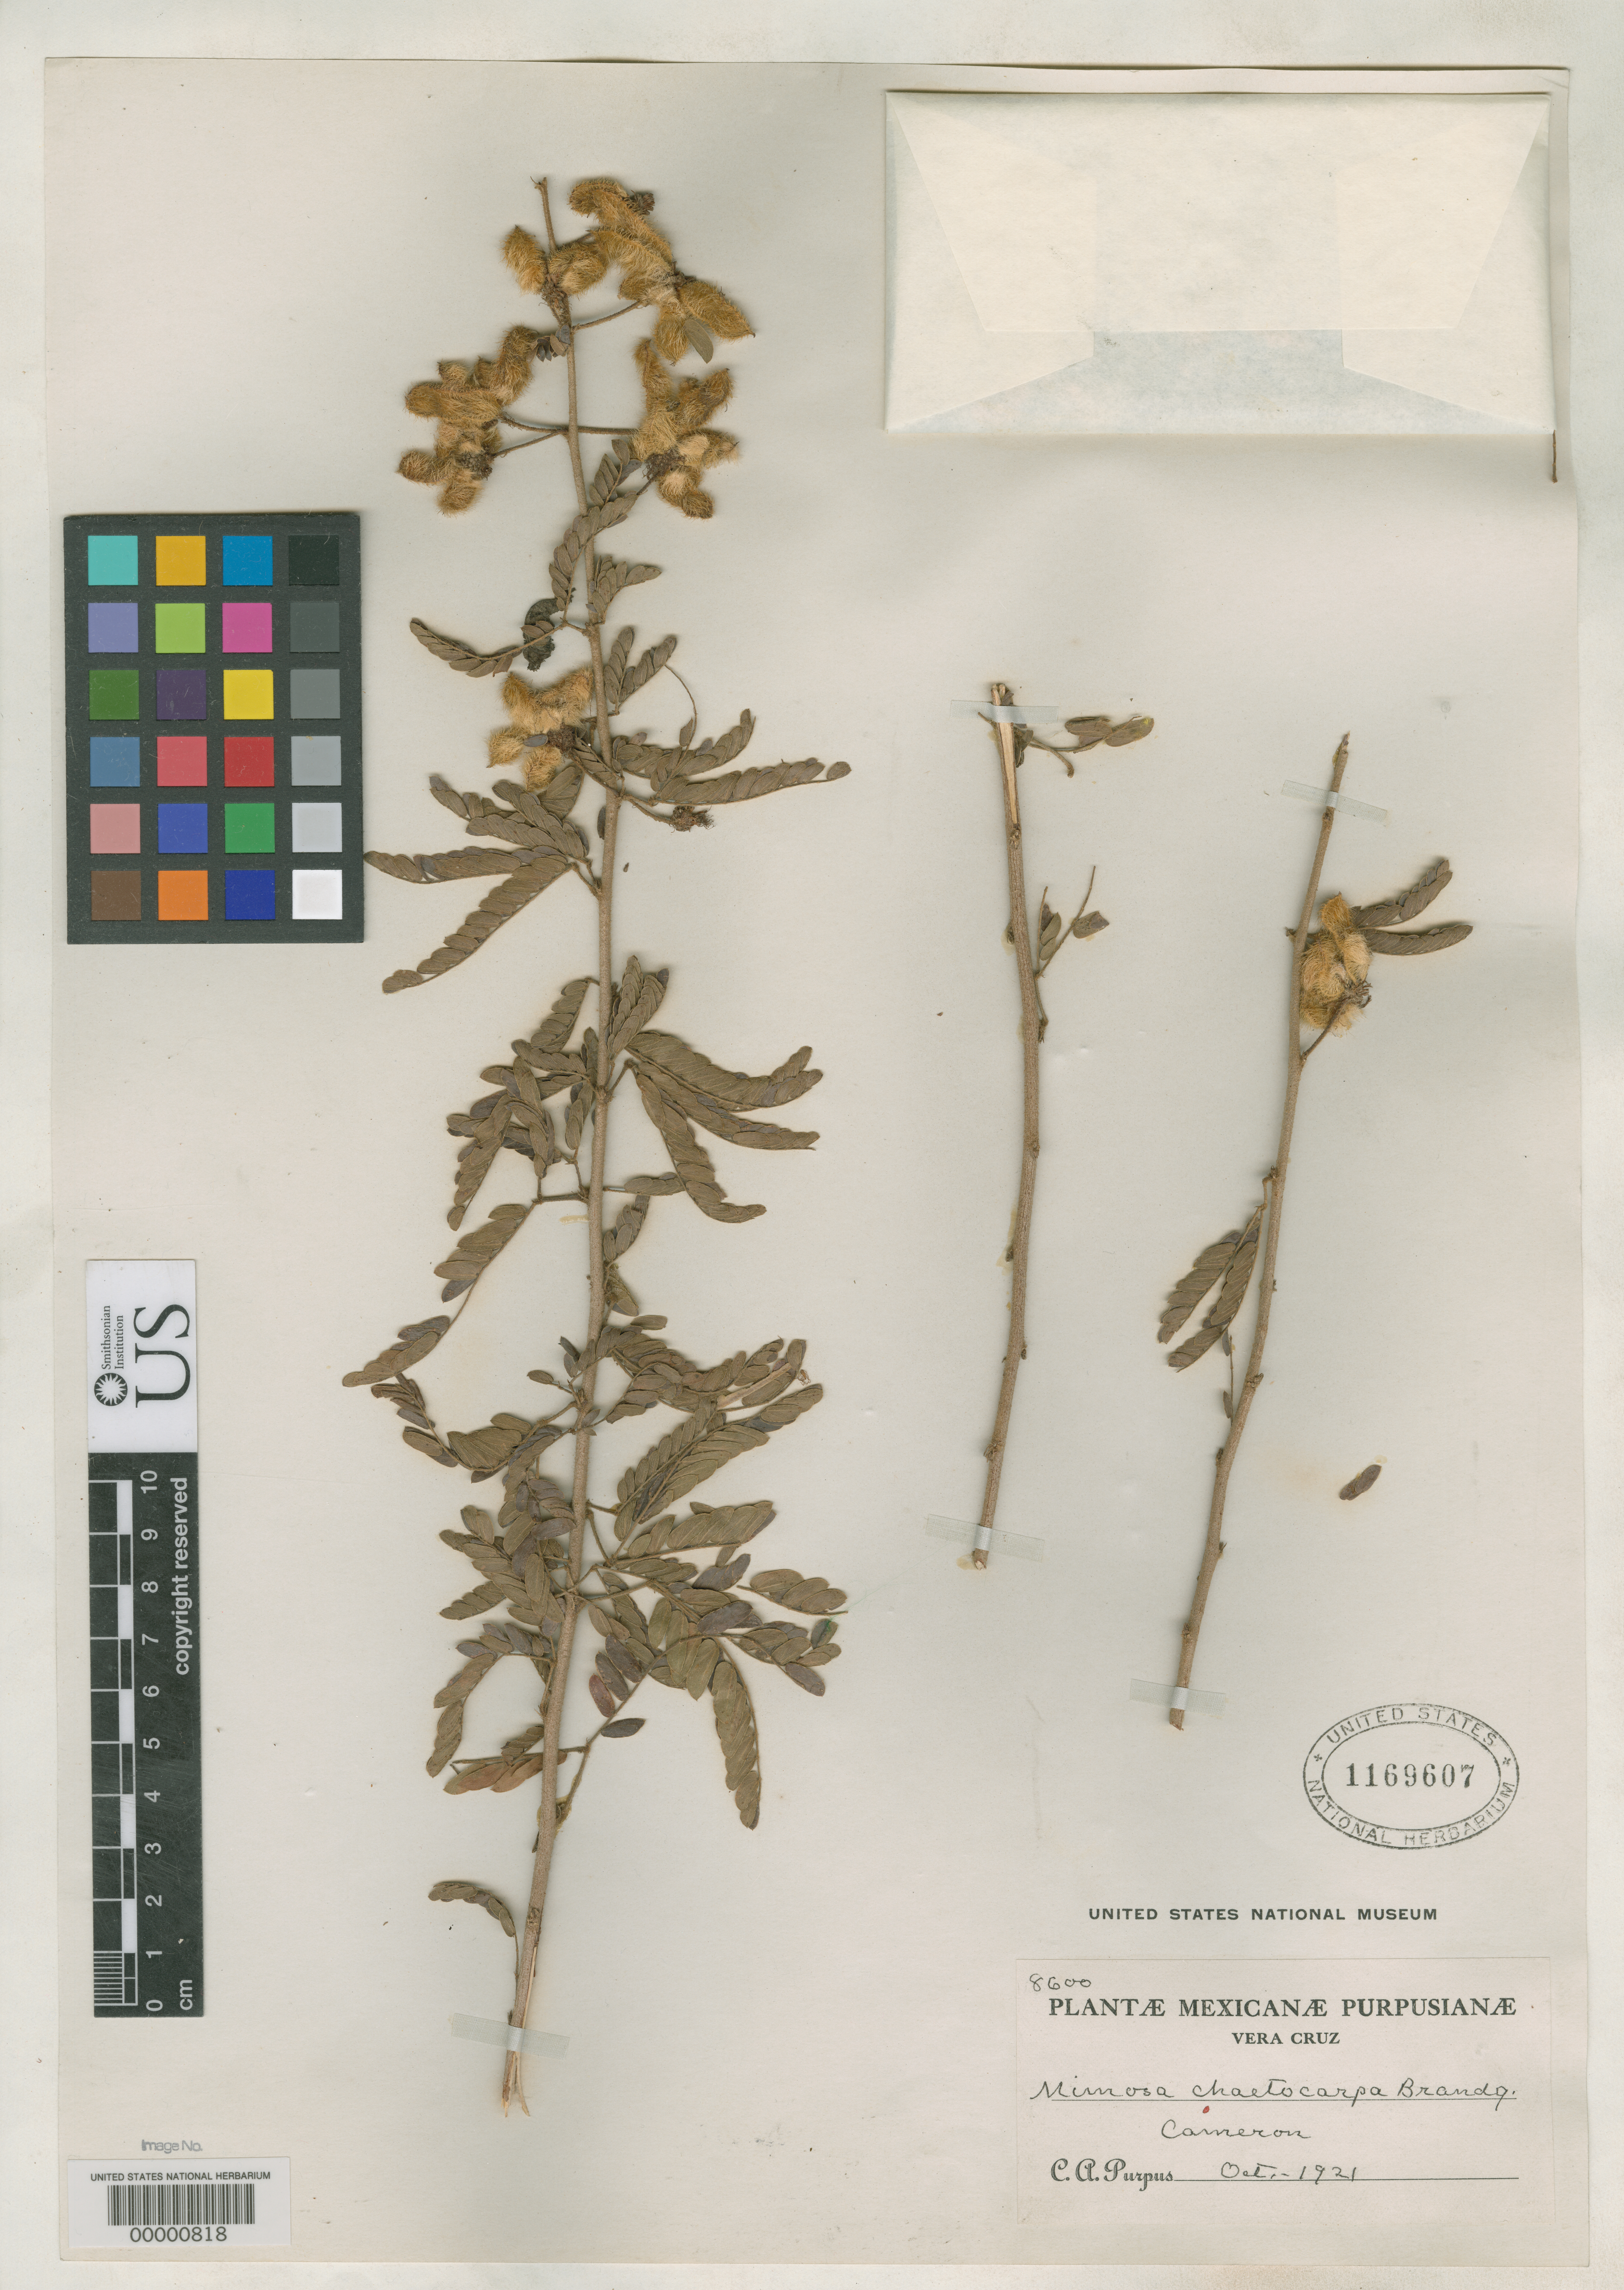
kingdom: Plantae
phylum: Tracheophyta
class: Magnoliopsida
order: Fabales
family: Fabaceae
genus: Mimosa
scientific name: Mimosa chaetocarpa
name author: Brandegee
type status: Isotype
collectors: C. A. Purpus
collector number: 8600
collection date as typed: Oct 1921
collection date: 1921-10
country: Mexico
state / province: Veracruz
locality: Cameroon.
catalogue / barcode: US 1169607